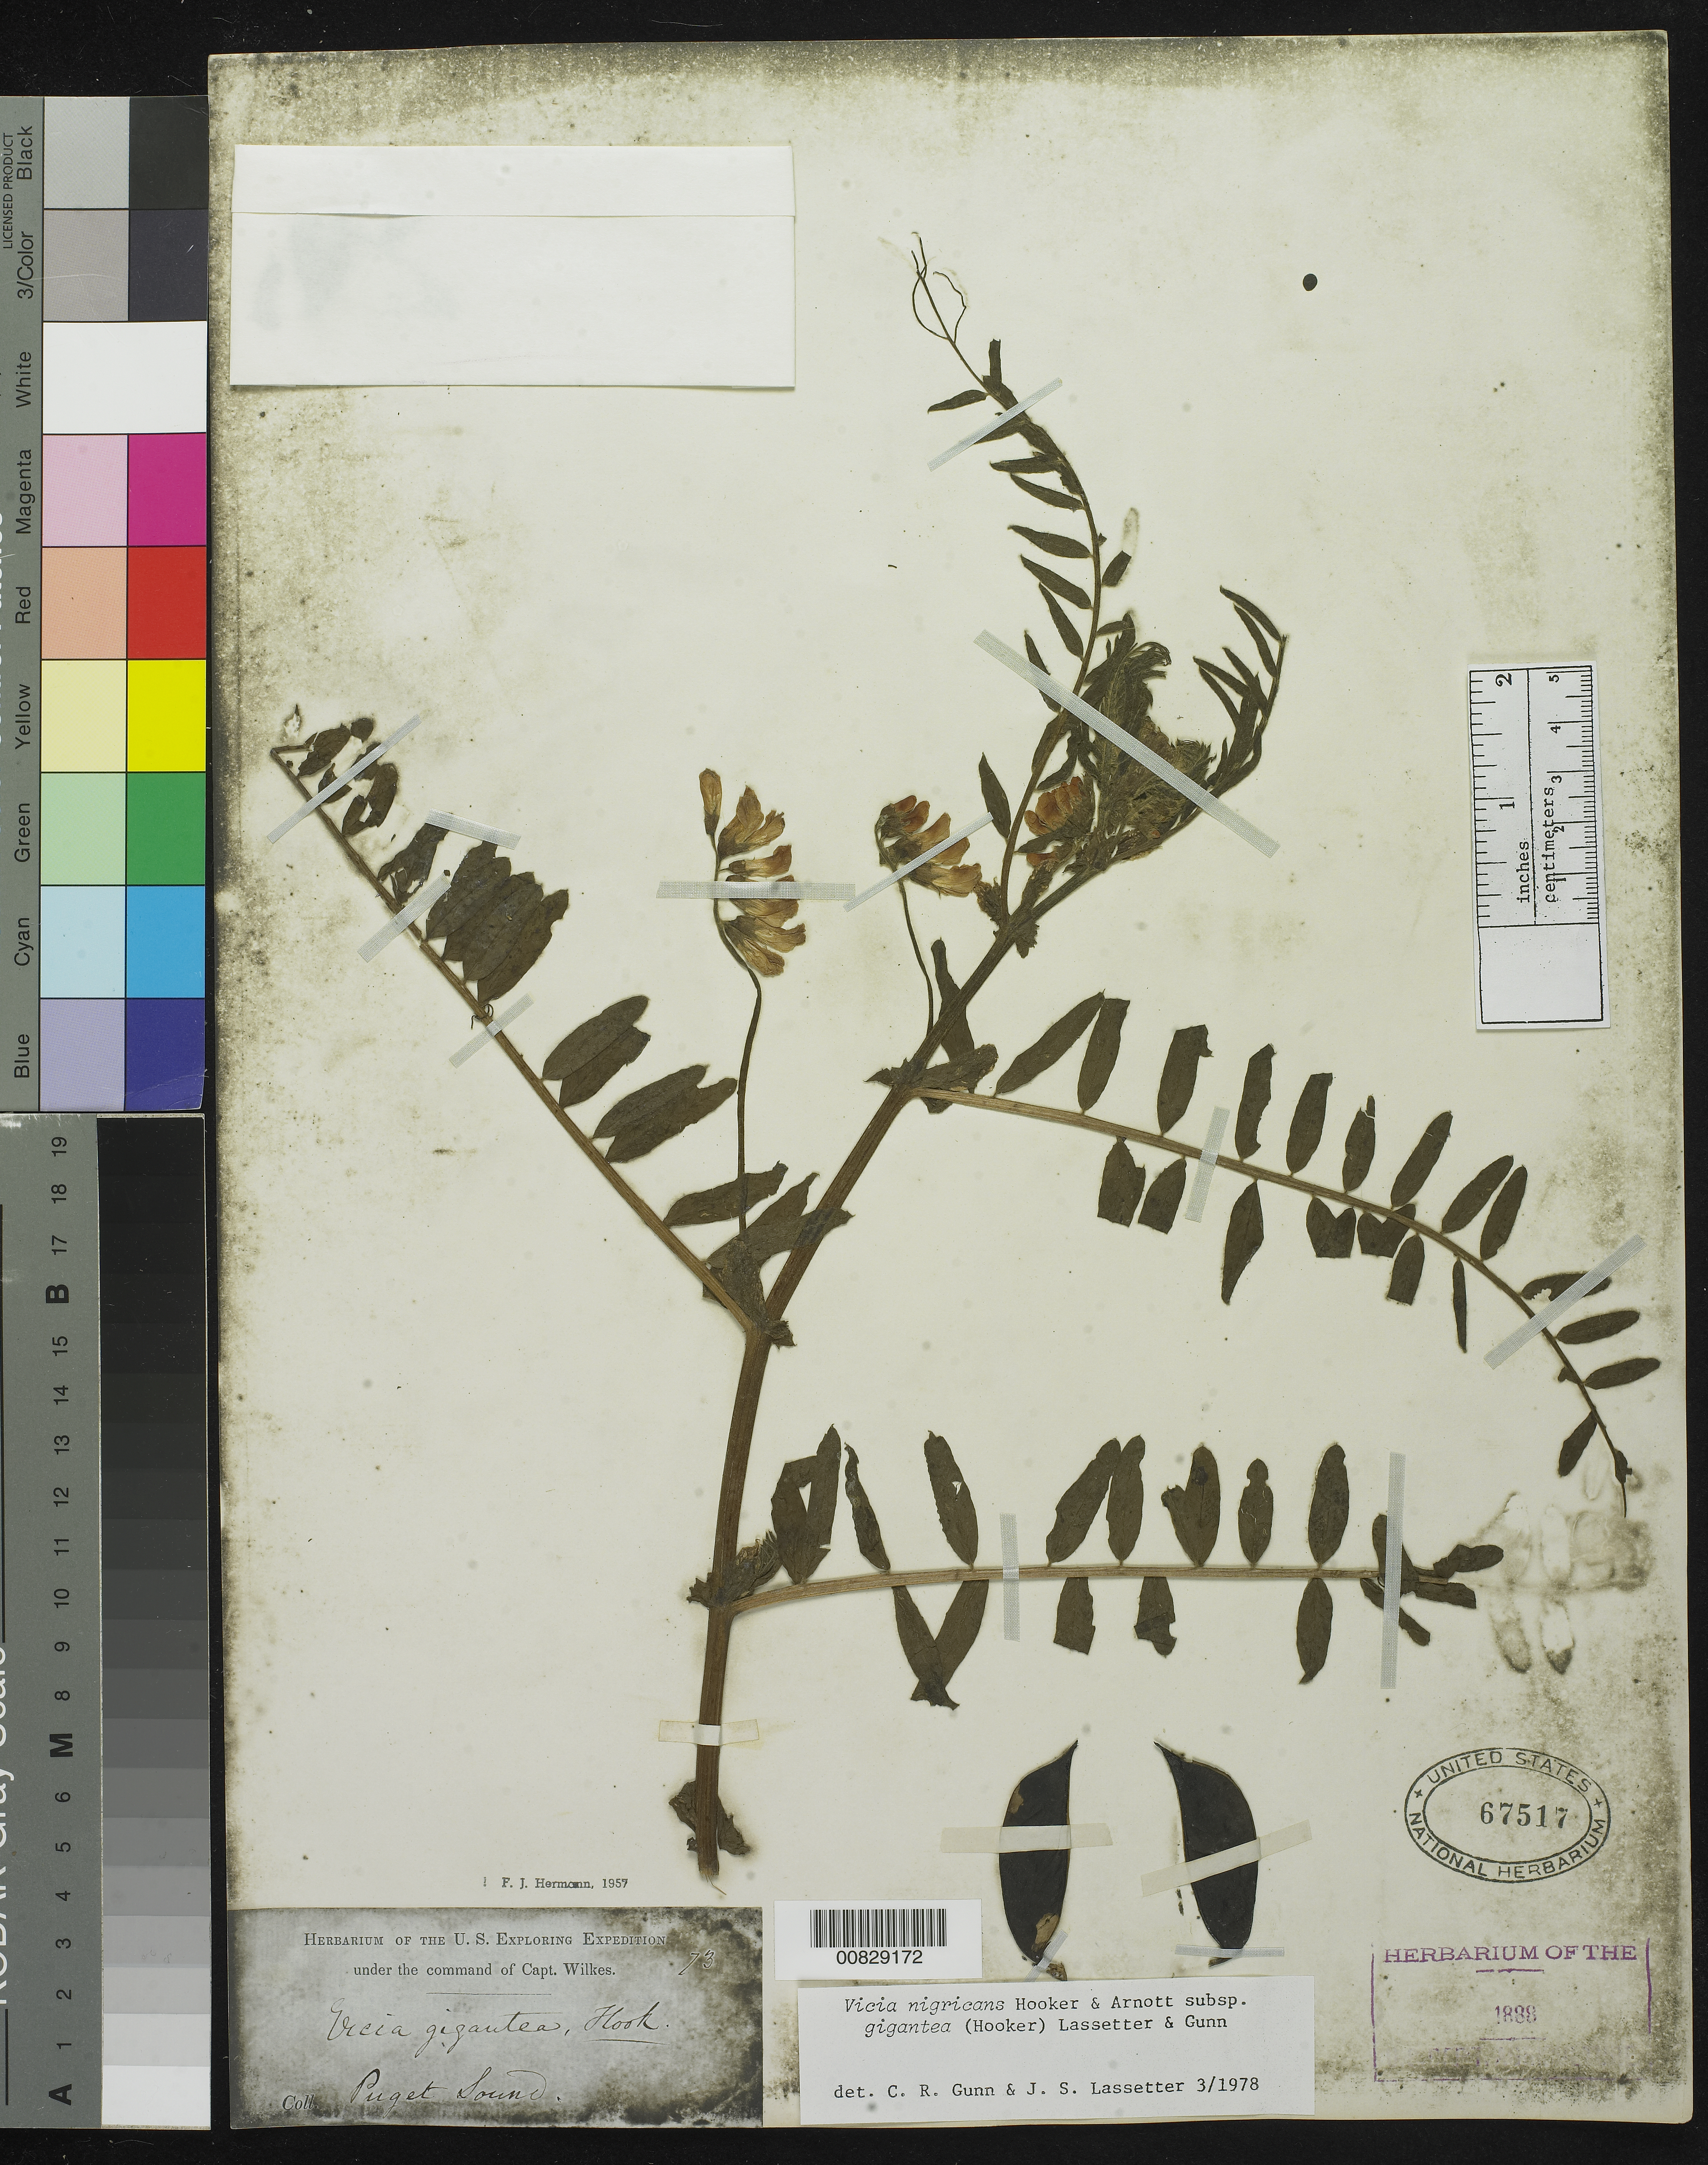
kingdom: Plantae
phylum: Tracheophyta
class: Magnoliopsida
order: Fabales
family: Fabaceae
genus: Vicia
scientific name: Vicia nigricans subsp. gigantea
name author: Hook. & Arn.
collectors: Wilkes Explor. Exped.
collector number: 73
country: United States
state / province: Washington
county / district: King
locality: Puget sound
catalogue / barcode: US 67517